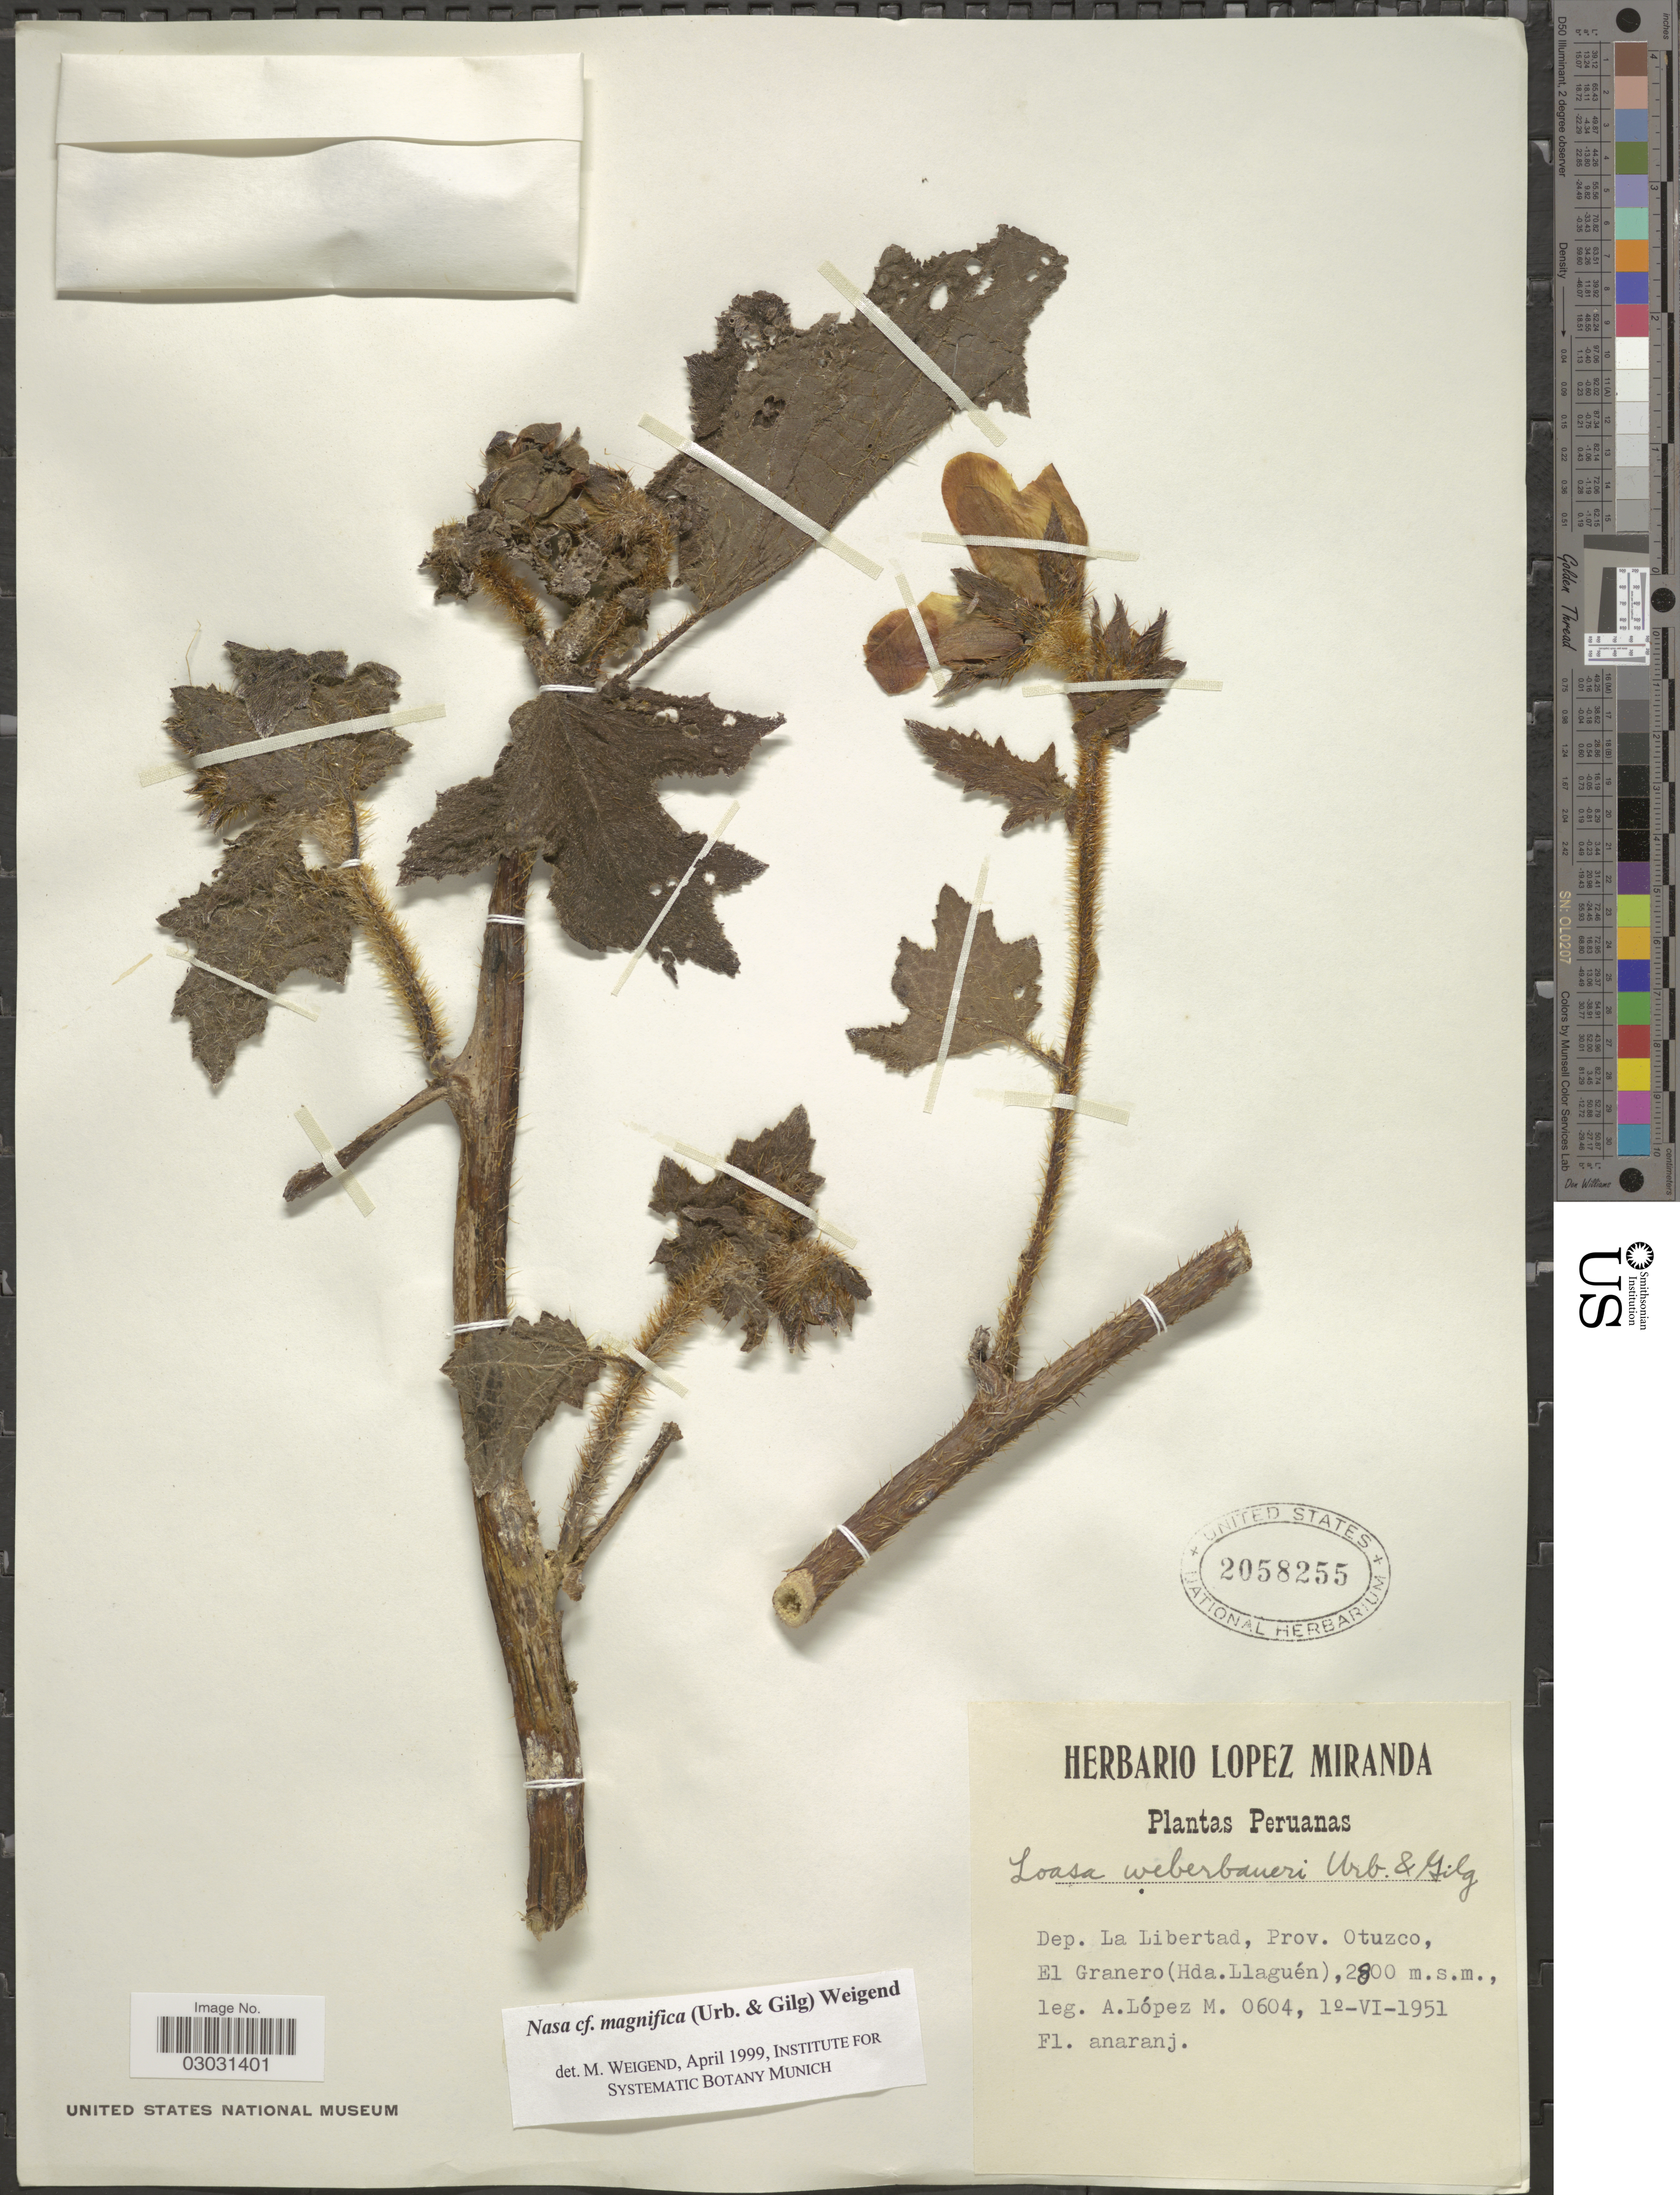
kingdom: Plantae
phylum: Tracheophyta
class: Magnoliopsida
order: Cornales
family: Loasaceae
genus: Nasa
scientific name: Nasa magnifica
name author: (Urb. & Gilg) Weigend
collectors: A. López M.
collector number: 0604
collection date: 1951-06-01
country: Peru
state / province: La Libertad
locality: Dep. La Libertad, Prov. Otuzco, El Granero (Hda. Llaguén).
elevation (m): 2800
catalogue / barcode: US 2058255